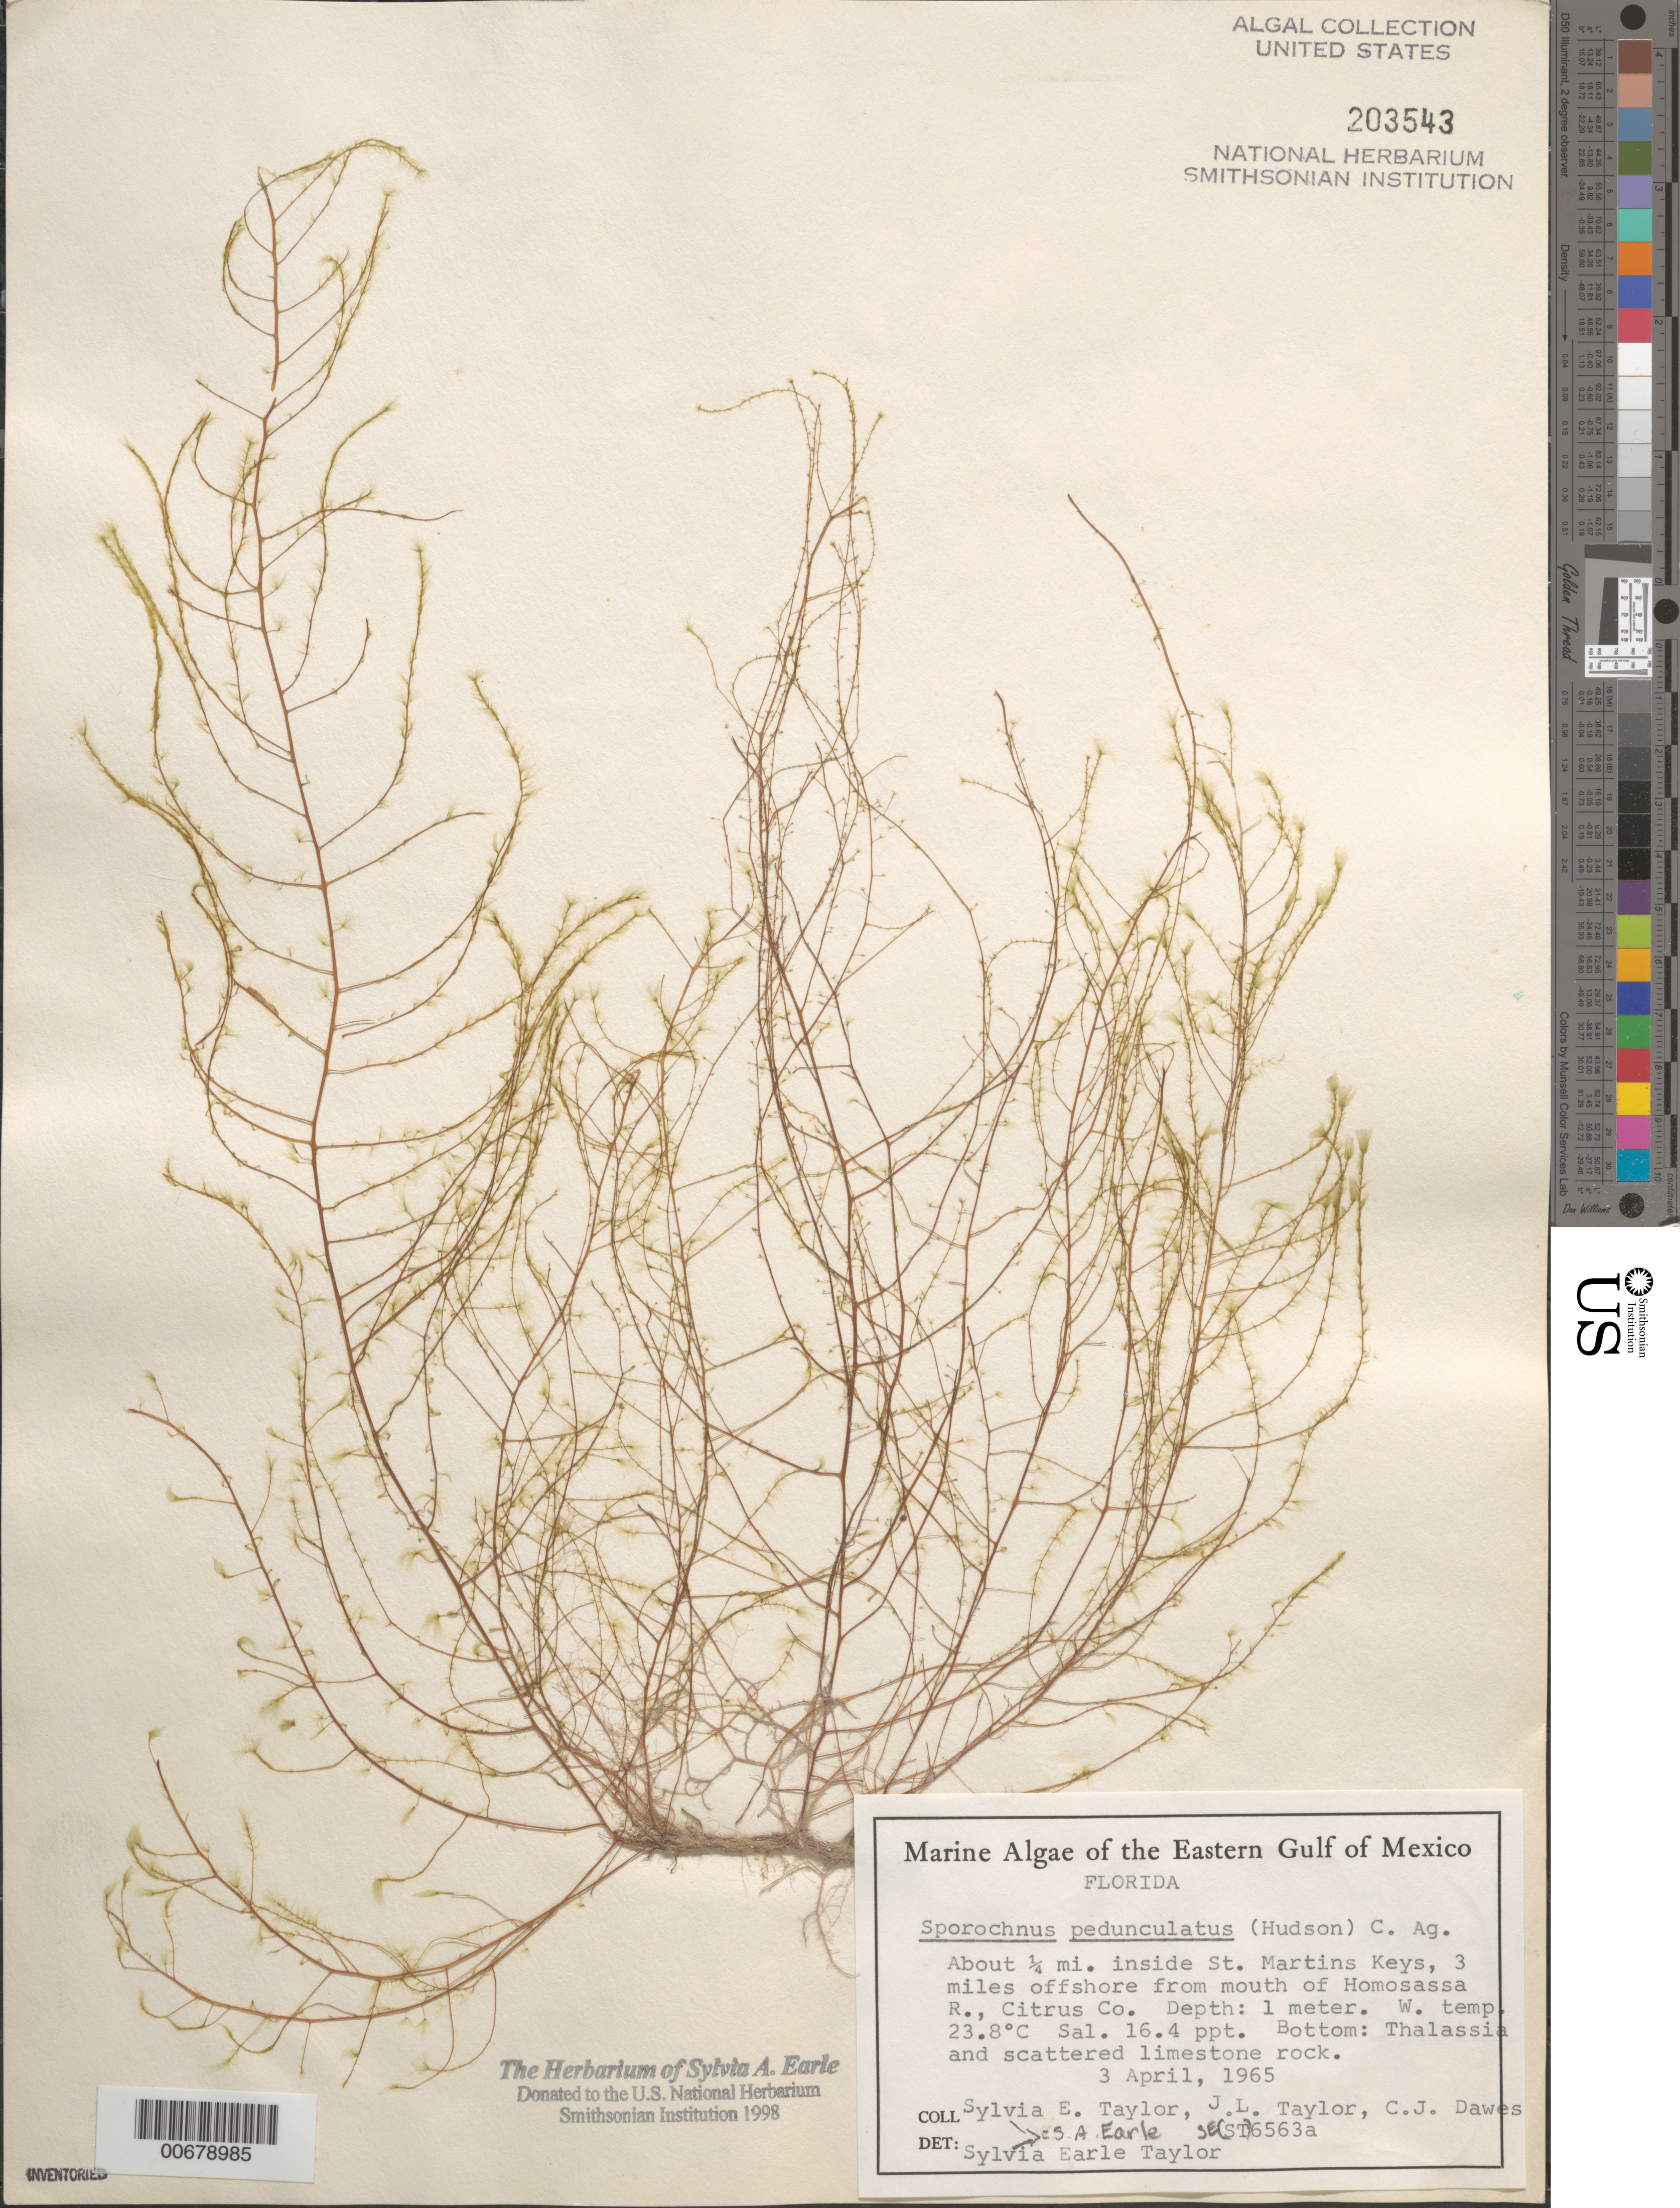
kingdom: Chromista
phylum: Ochrophyta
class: Phaeophyceae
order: Sporochnales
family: Sporochnaceae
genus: Sporochnus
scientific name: Sporochnus pedunculatus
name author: (Huds.) C. Agardh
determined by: Earle, S. A.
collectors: S. A. Earle, J. L. Taylor & C. Dawes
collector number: SE 6563a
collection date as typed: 03 Apr 1965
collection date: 1965-04-03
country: United States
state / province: Florida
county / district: Citrus County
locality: Ca. 1/4 mile inside St. Martins Keys, 3 miles off Homosassa River mouth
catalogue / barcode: US 203543